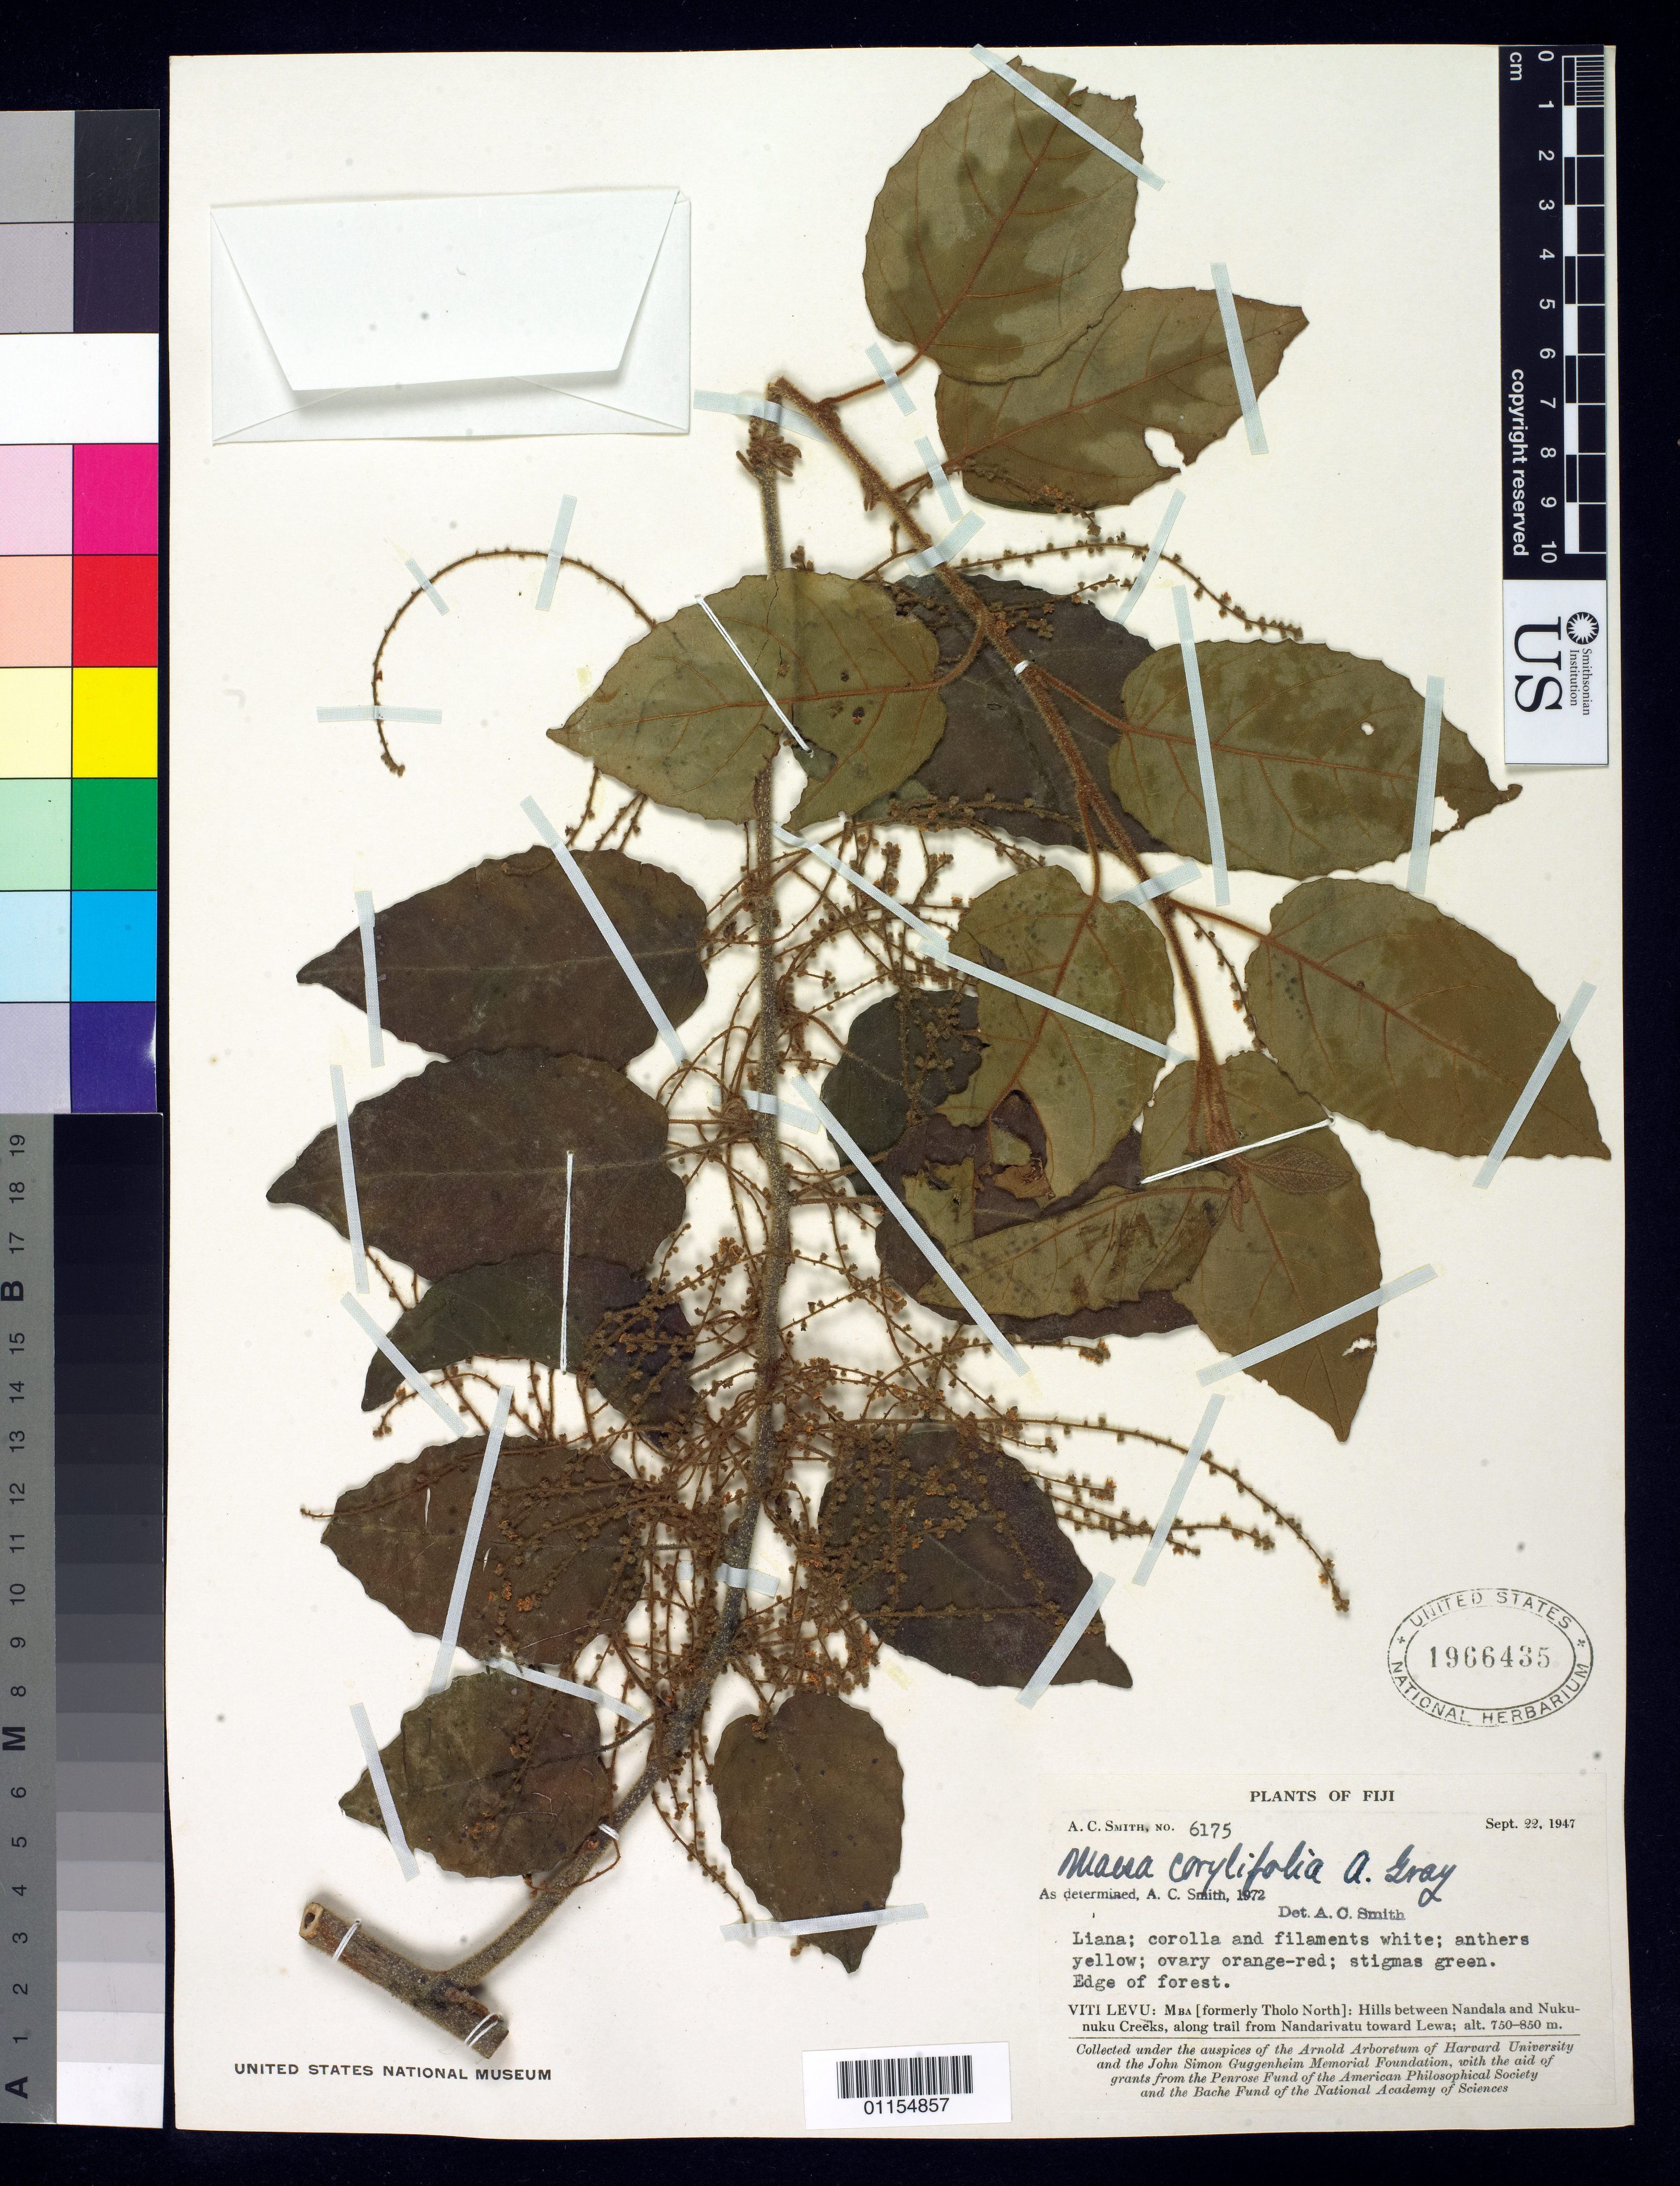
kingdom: Plantae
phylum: Tracheophyta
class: Magnoliopsida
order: Ericales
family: Primulaceae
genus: Maesa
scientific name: Maesa corylifolia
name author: A. Gray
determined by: Smith, A. C.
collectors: A. C. Smith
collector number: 6175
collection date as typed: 22 Sep 1947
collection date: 1947-09-22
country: Fiji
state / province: Western Division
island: Viti Levu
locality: Mba Prov., between Nandala and Nukunuku Creeks, trail from Nandarivatu toward Lewa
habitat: edge of forest.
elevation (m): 750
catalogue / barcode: US 1966435